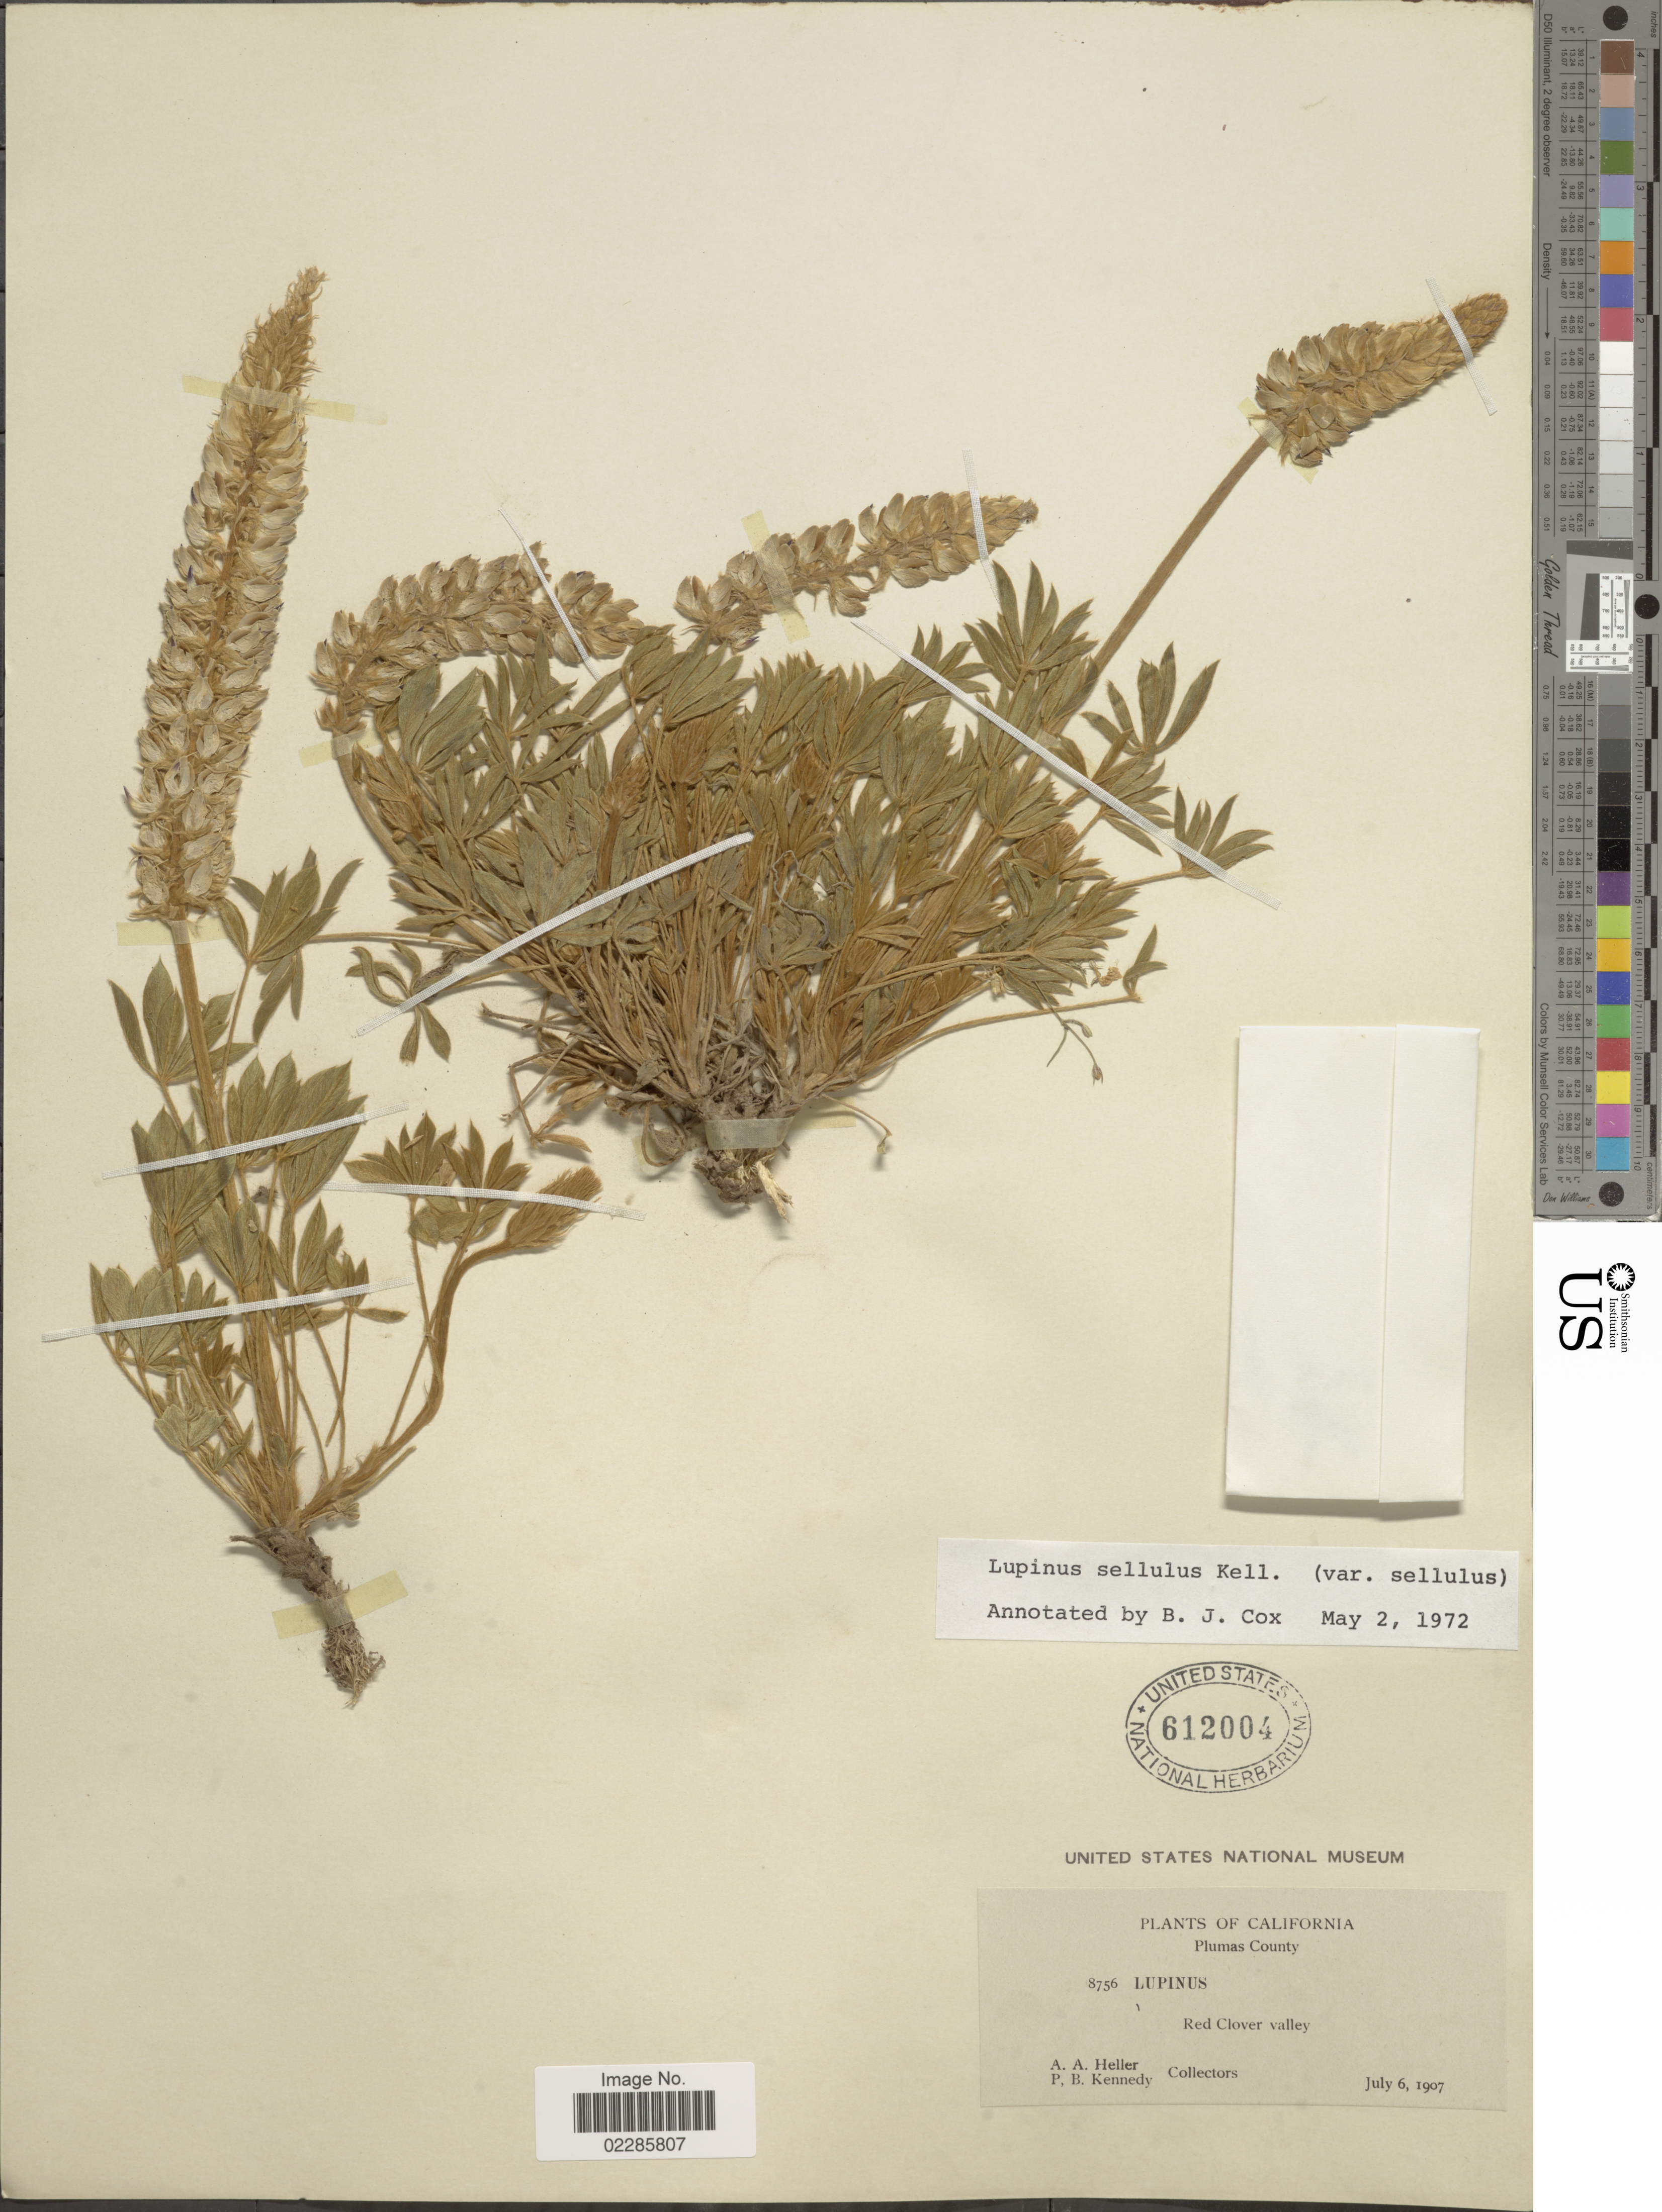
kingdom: Plantae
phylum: Tracheophyta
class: Magnoliopsida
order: Fabales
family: Fabaceae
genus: Lupinus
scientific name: Lupinus sellulus var. sellulus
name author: Kellogg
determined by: Cox, B. J.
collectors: A. A. Heller & P. B. Kennedy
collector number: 8756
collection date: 1907-07-06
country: United States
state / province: California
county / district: Plumas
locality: Plumas County, Red Clover valley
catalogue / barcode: US 612004